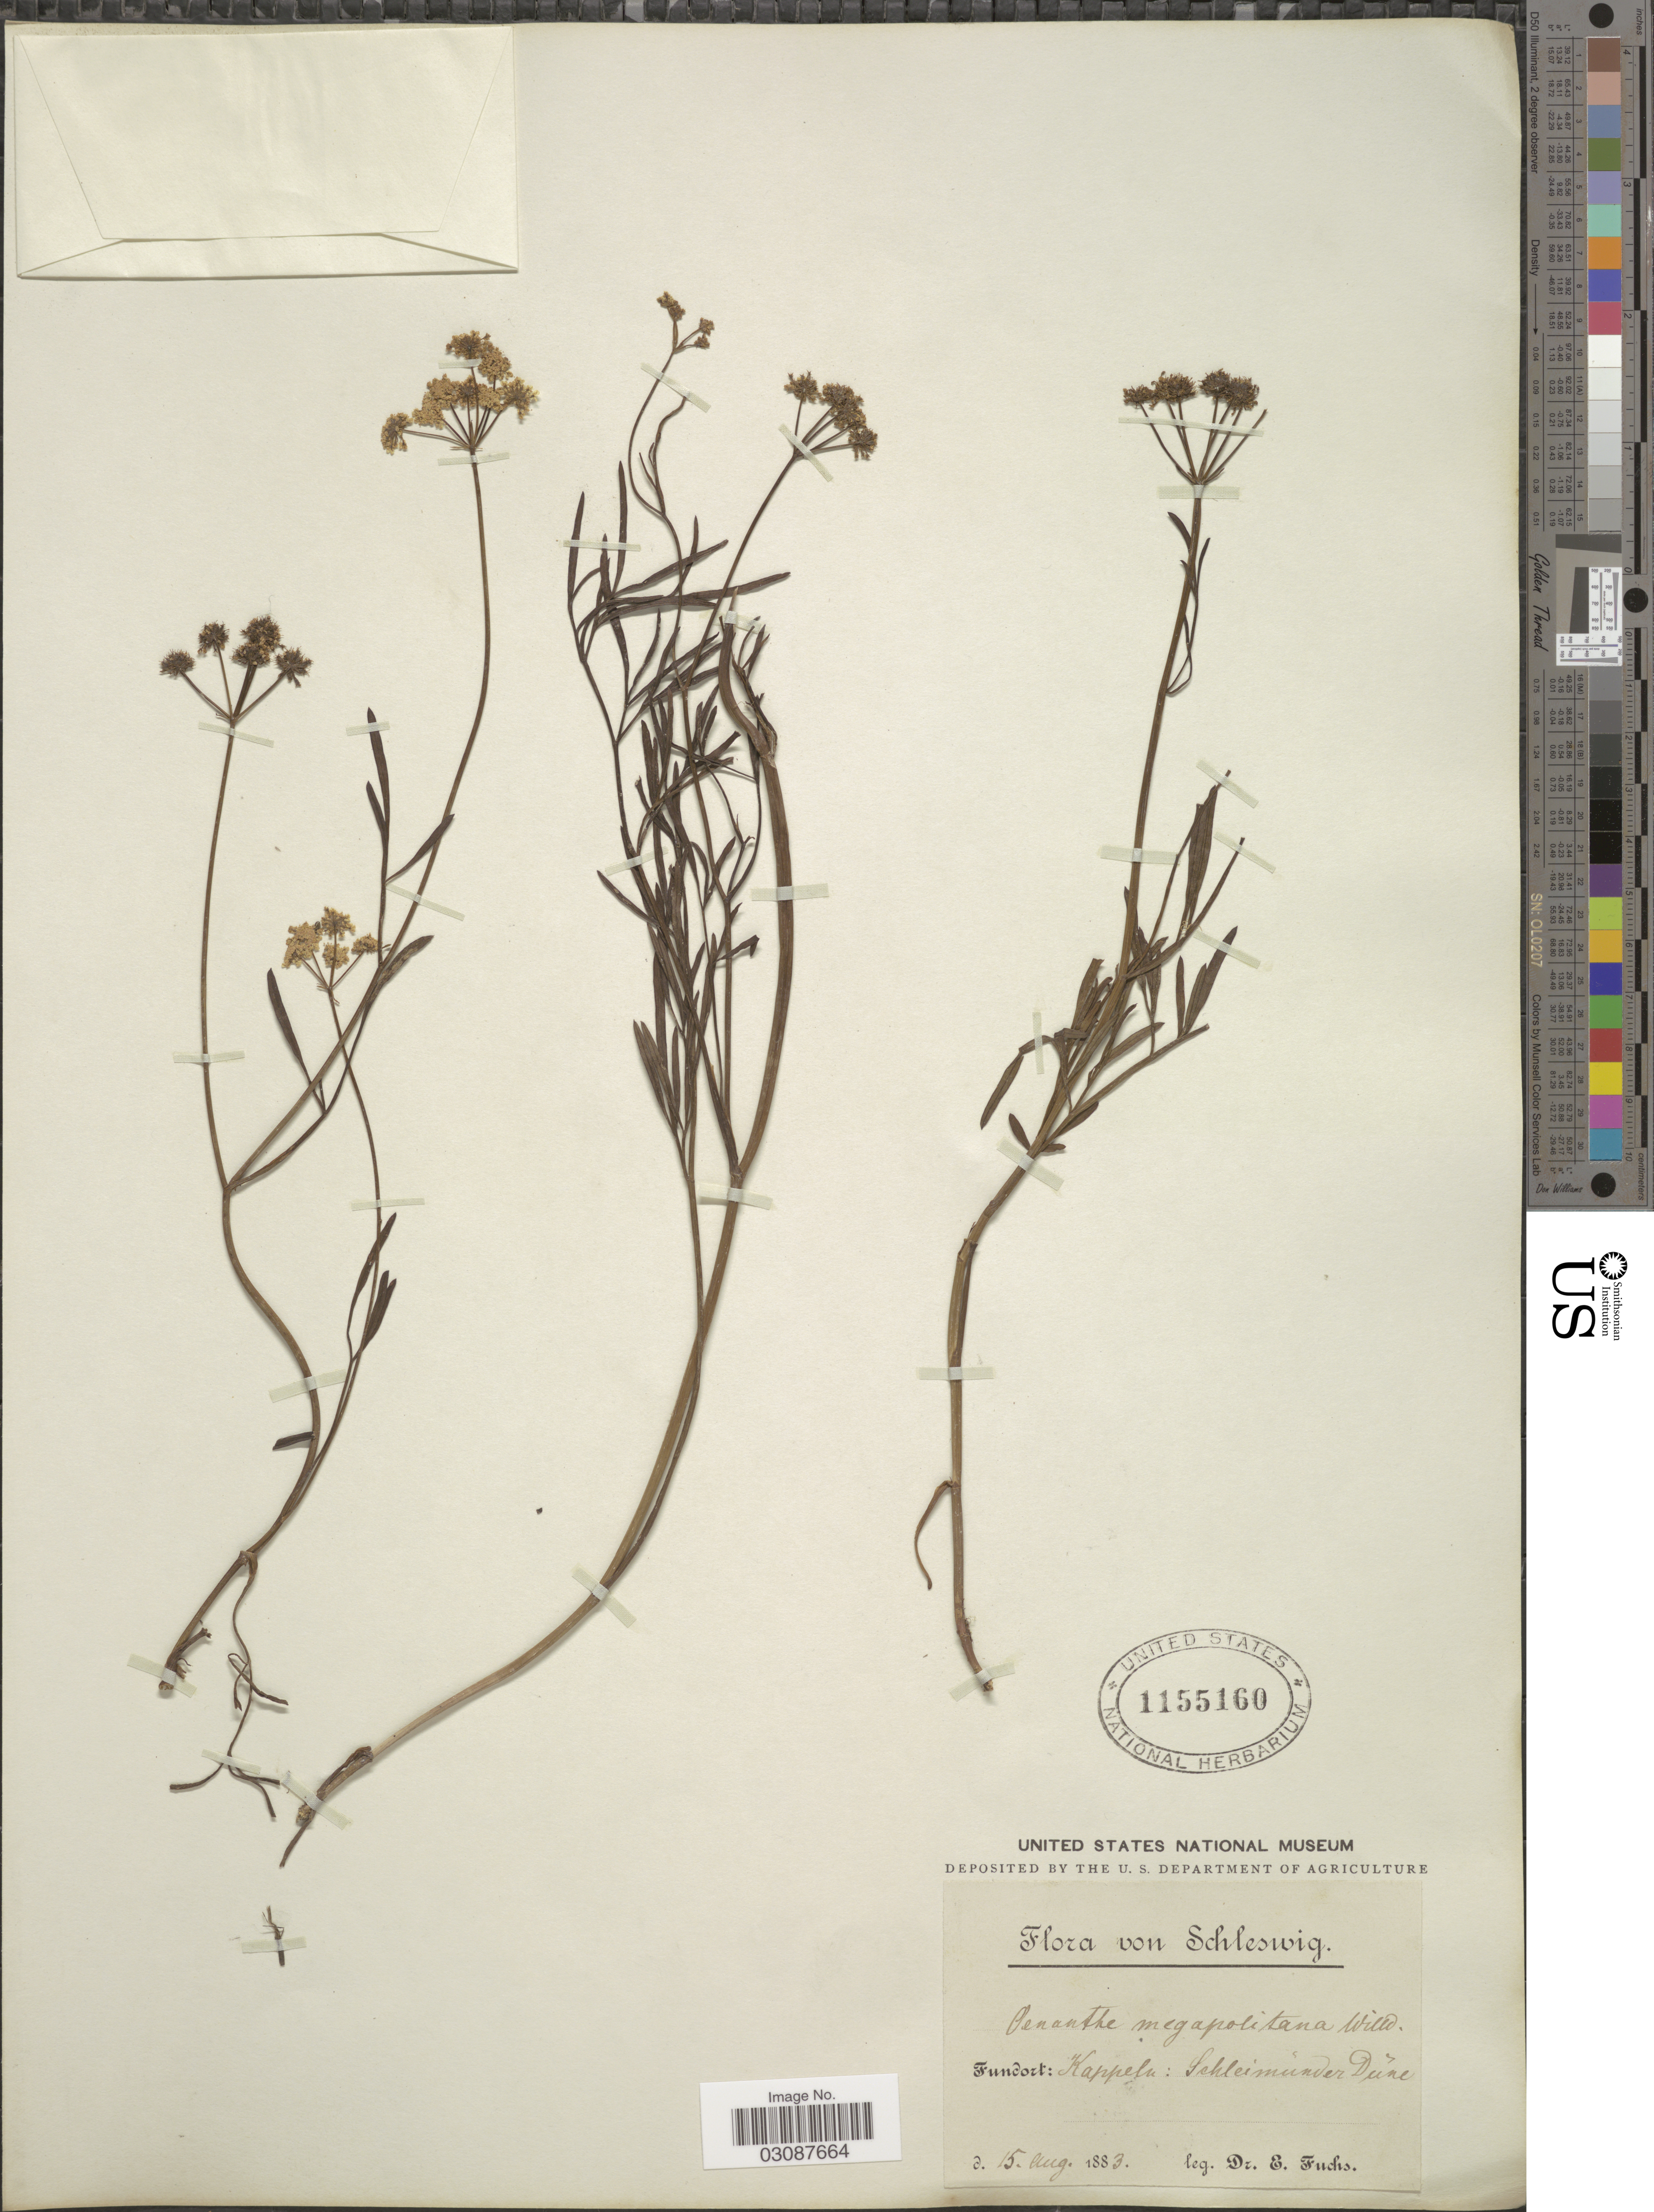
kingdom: Plantae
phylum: Tracheophyta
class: Magnoliopsida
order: Apiales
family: Apiaceae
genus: Oenanthe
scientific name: Oenanthe megapolitana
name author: Willd.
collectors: E. Fuchs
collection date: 1883-08-15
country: Germany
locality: Schleswig, Kappela: Schleimunder Dune.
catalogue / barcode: US 1155160